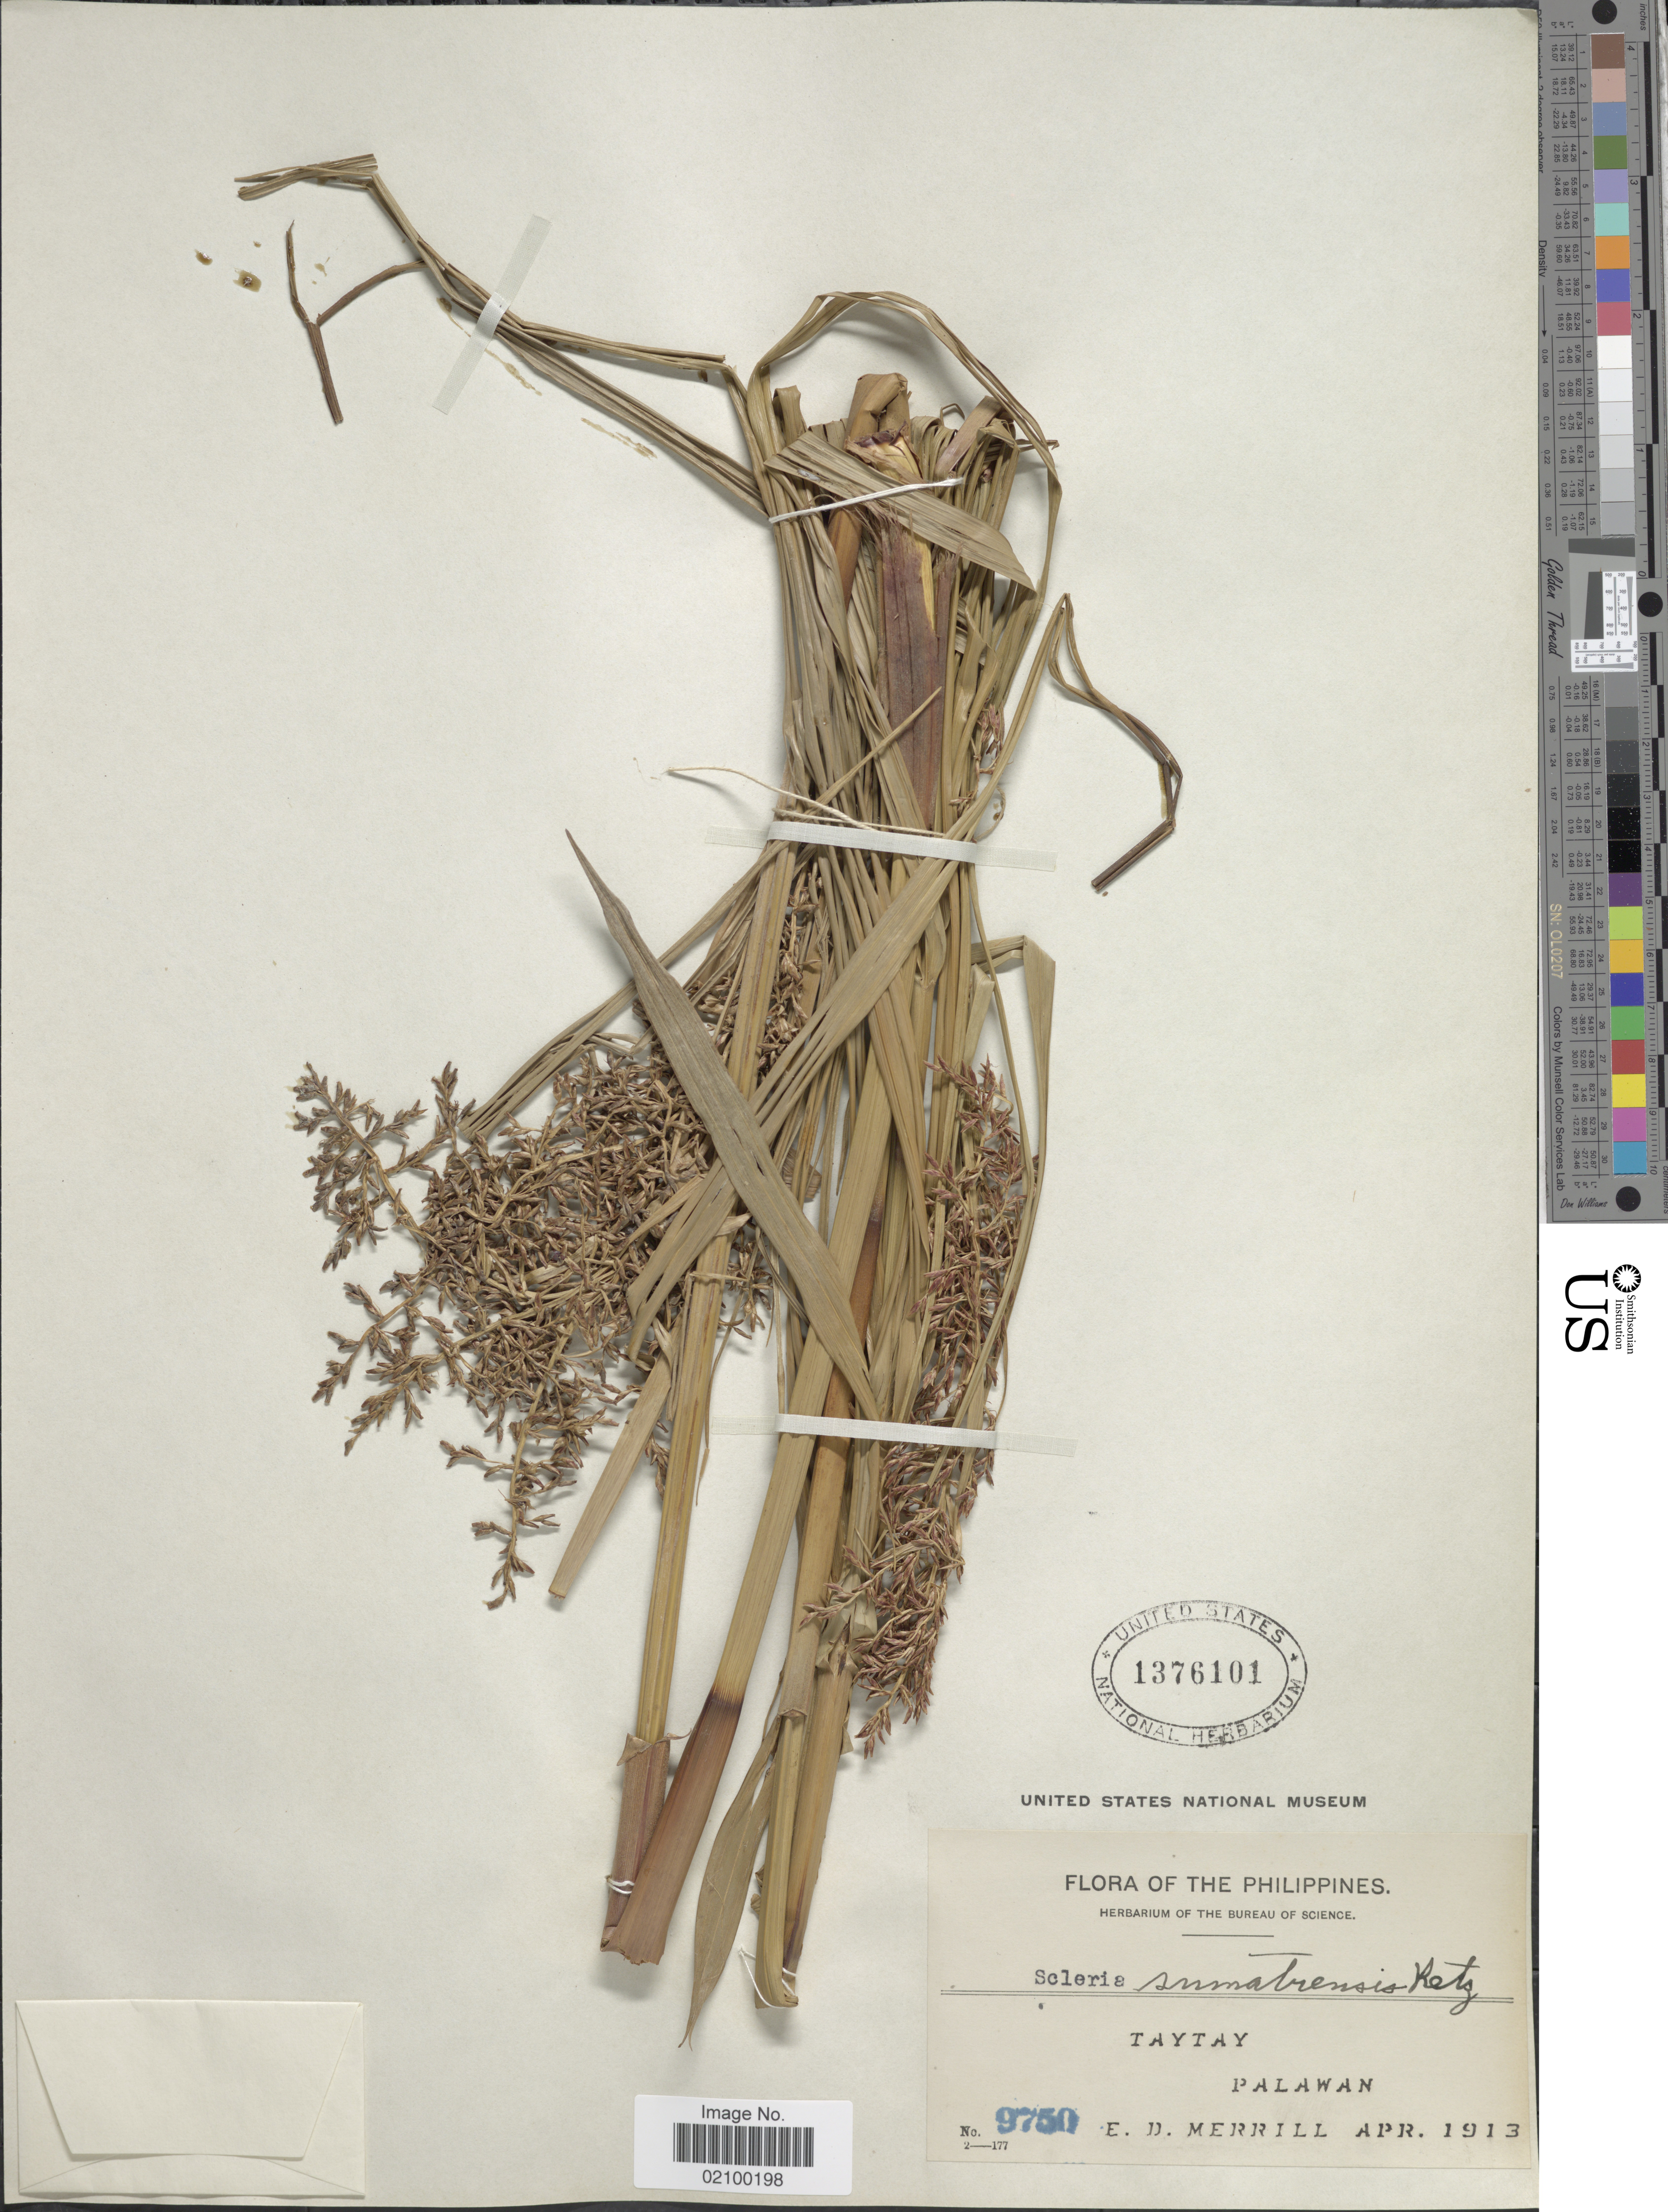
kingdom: Plantae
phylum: Tracheophyta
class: Liliopsida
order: Poales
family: Cyperaceae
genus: Scleria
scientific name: Scleria sumatrensis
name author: Retz.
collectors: E. D. Merrill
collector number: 9750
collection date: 1913-04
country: Philippines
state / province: Mimaropa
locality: Taytay, Palawan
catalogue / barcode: US 1376101